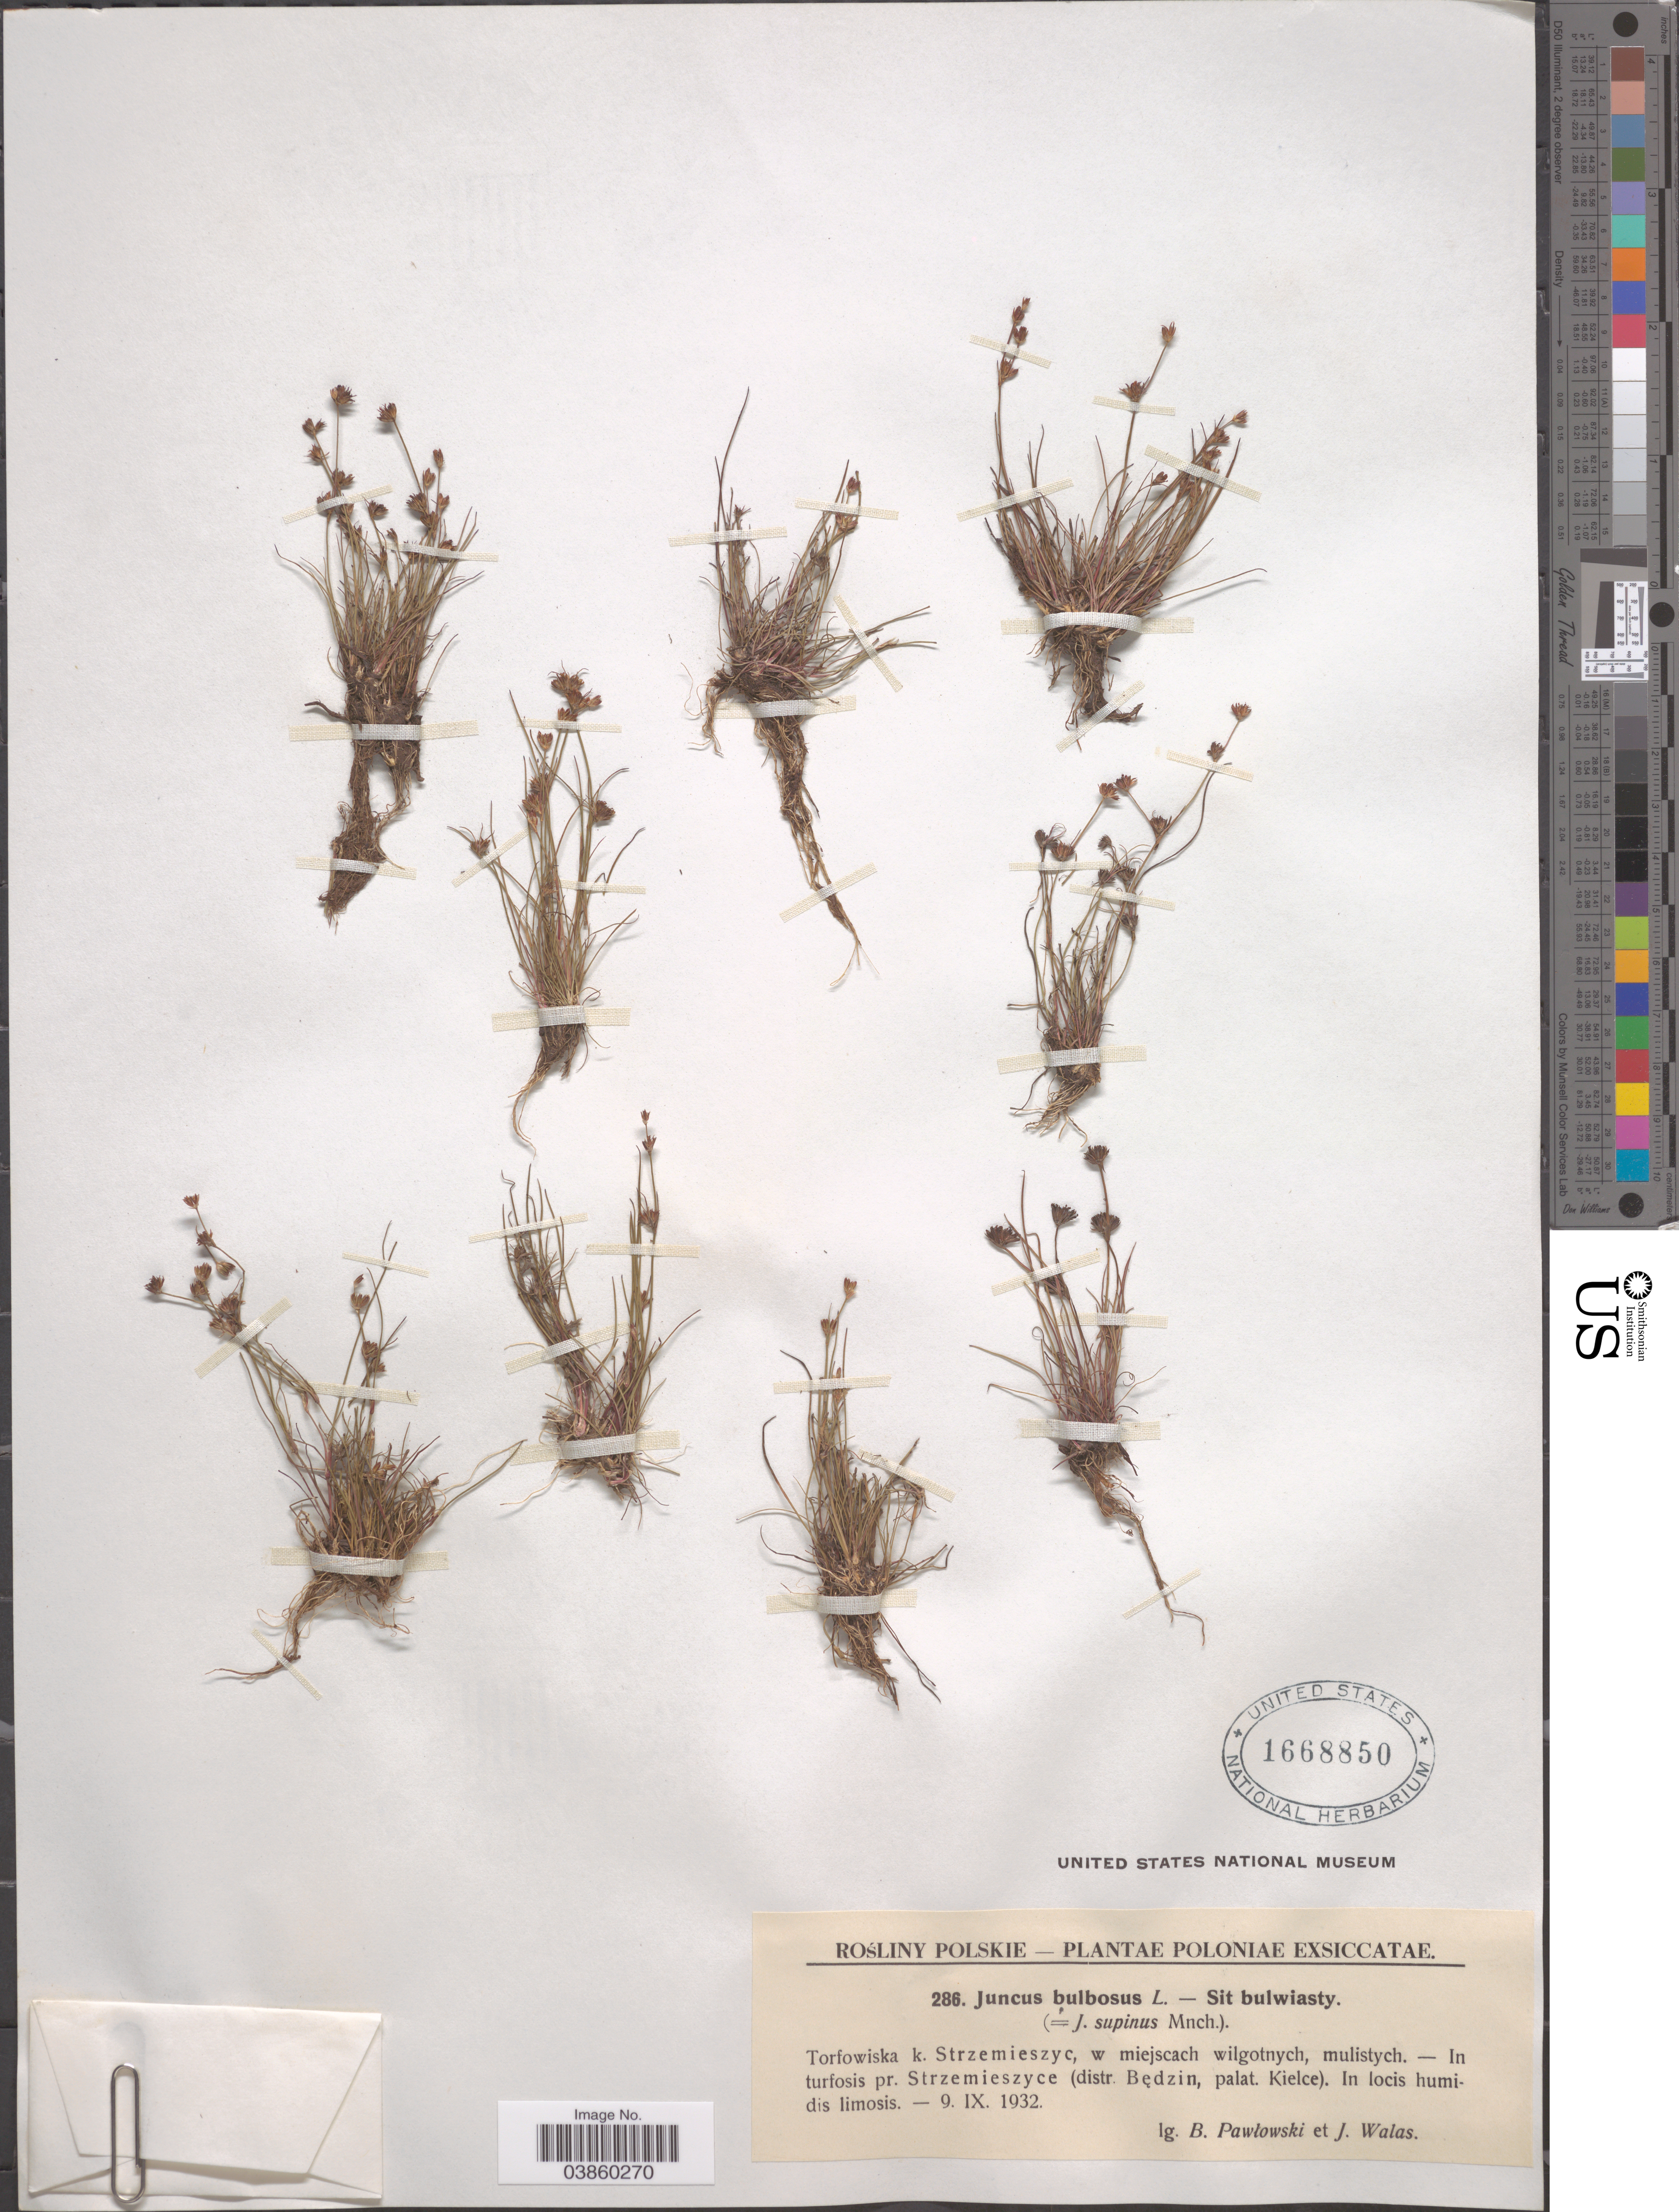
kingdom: Plantae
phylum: Tracheophyta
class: Liliopsida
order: Poales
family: Juncaceae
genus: Juncus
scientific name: Juncus bulbosus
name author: L.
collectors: B. Pawlowski & J. Walas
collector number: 286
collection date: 1932-09-09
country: Poland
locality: Poloniae. Torfowiska k. Strzemieszyc, w miejscach wilgotnych, mulistych. In turfosis pr. Strzemieszyce (distr. Bedzin, palat Kielce).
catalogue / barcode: US 1668850